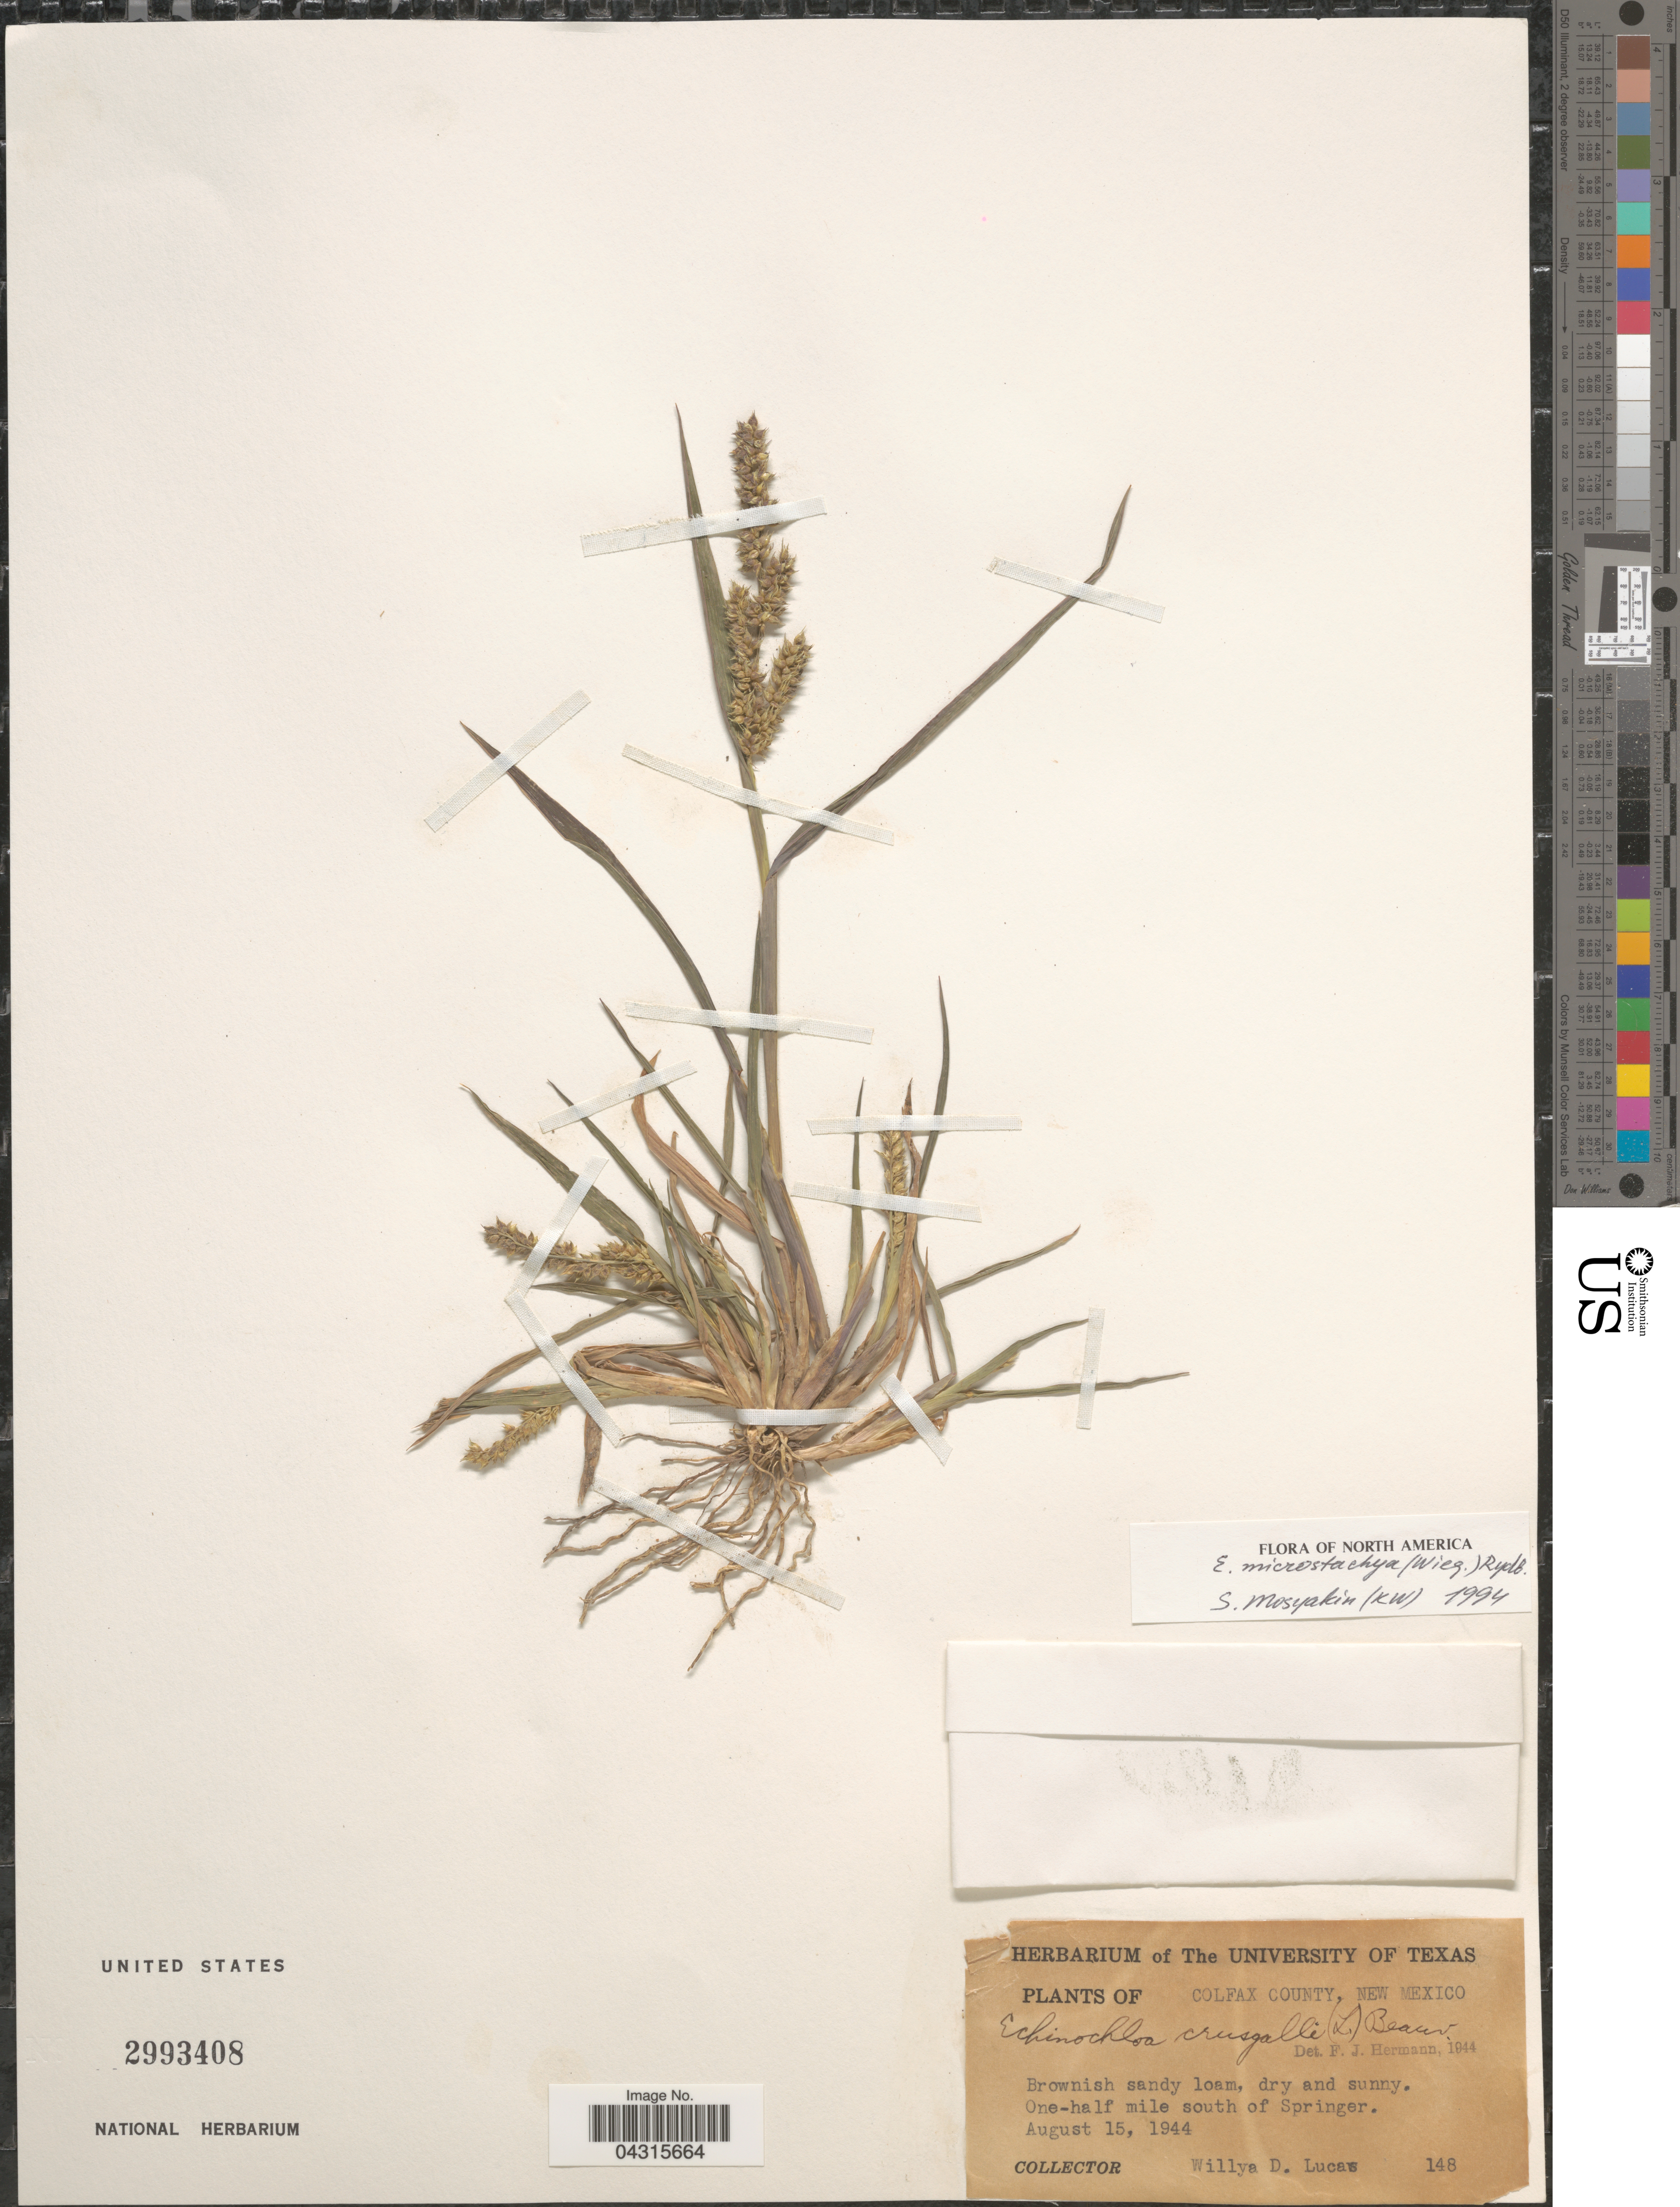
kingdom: Plantae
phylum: Tracheophyta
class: Liliopsida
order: Poales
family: Poaceae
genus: Echinochloa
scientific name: Echinochloa muricata var. microstachya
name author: Wiegand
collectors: W. Lucas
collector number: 148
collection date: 1944-08-15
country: United States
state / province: New Mexico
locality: Colfax County. One-half mile south of Springer.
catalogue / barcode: US 2993408